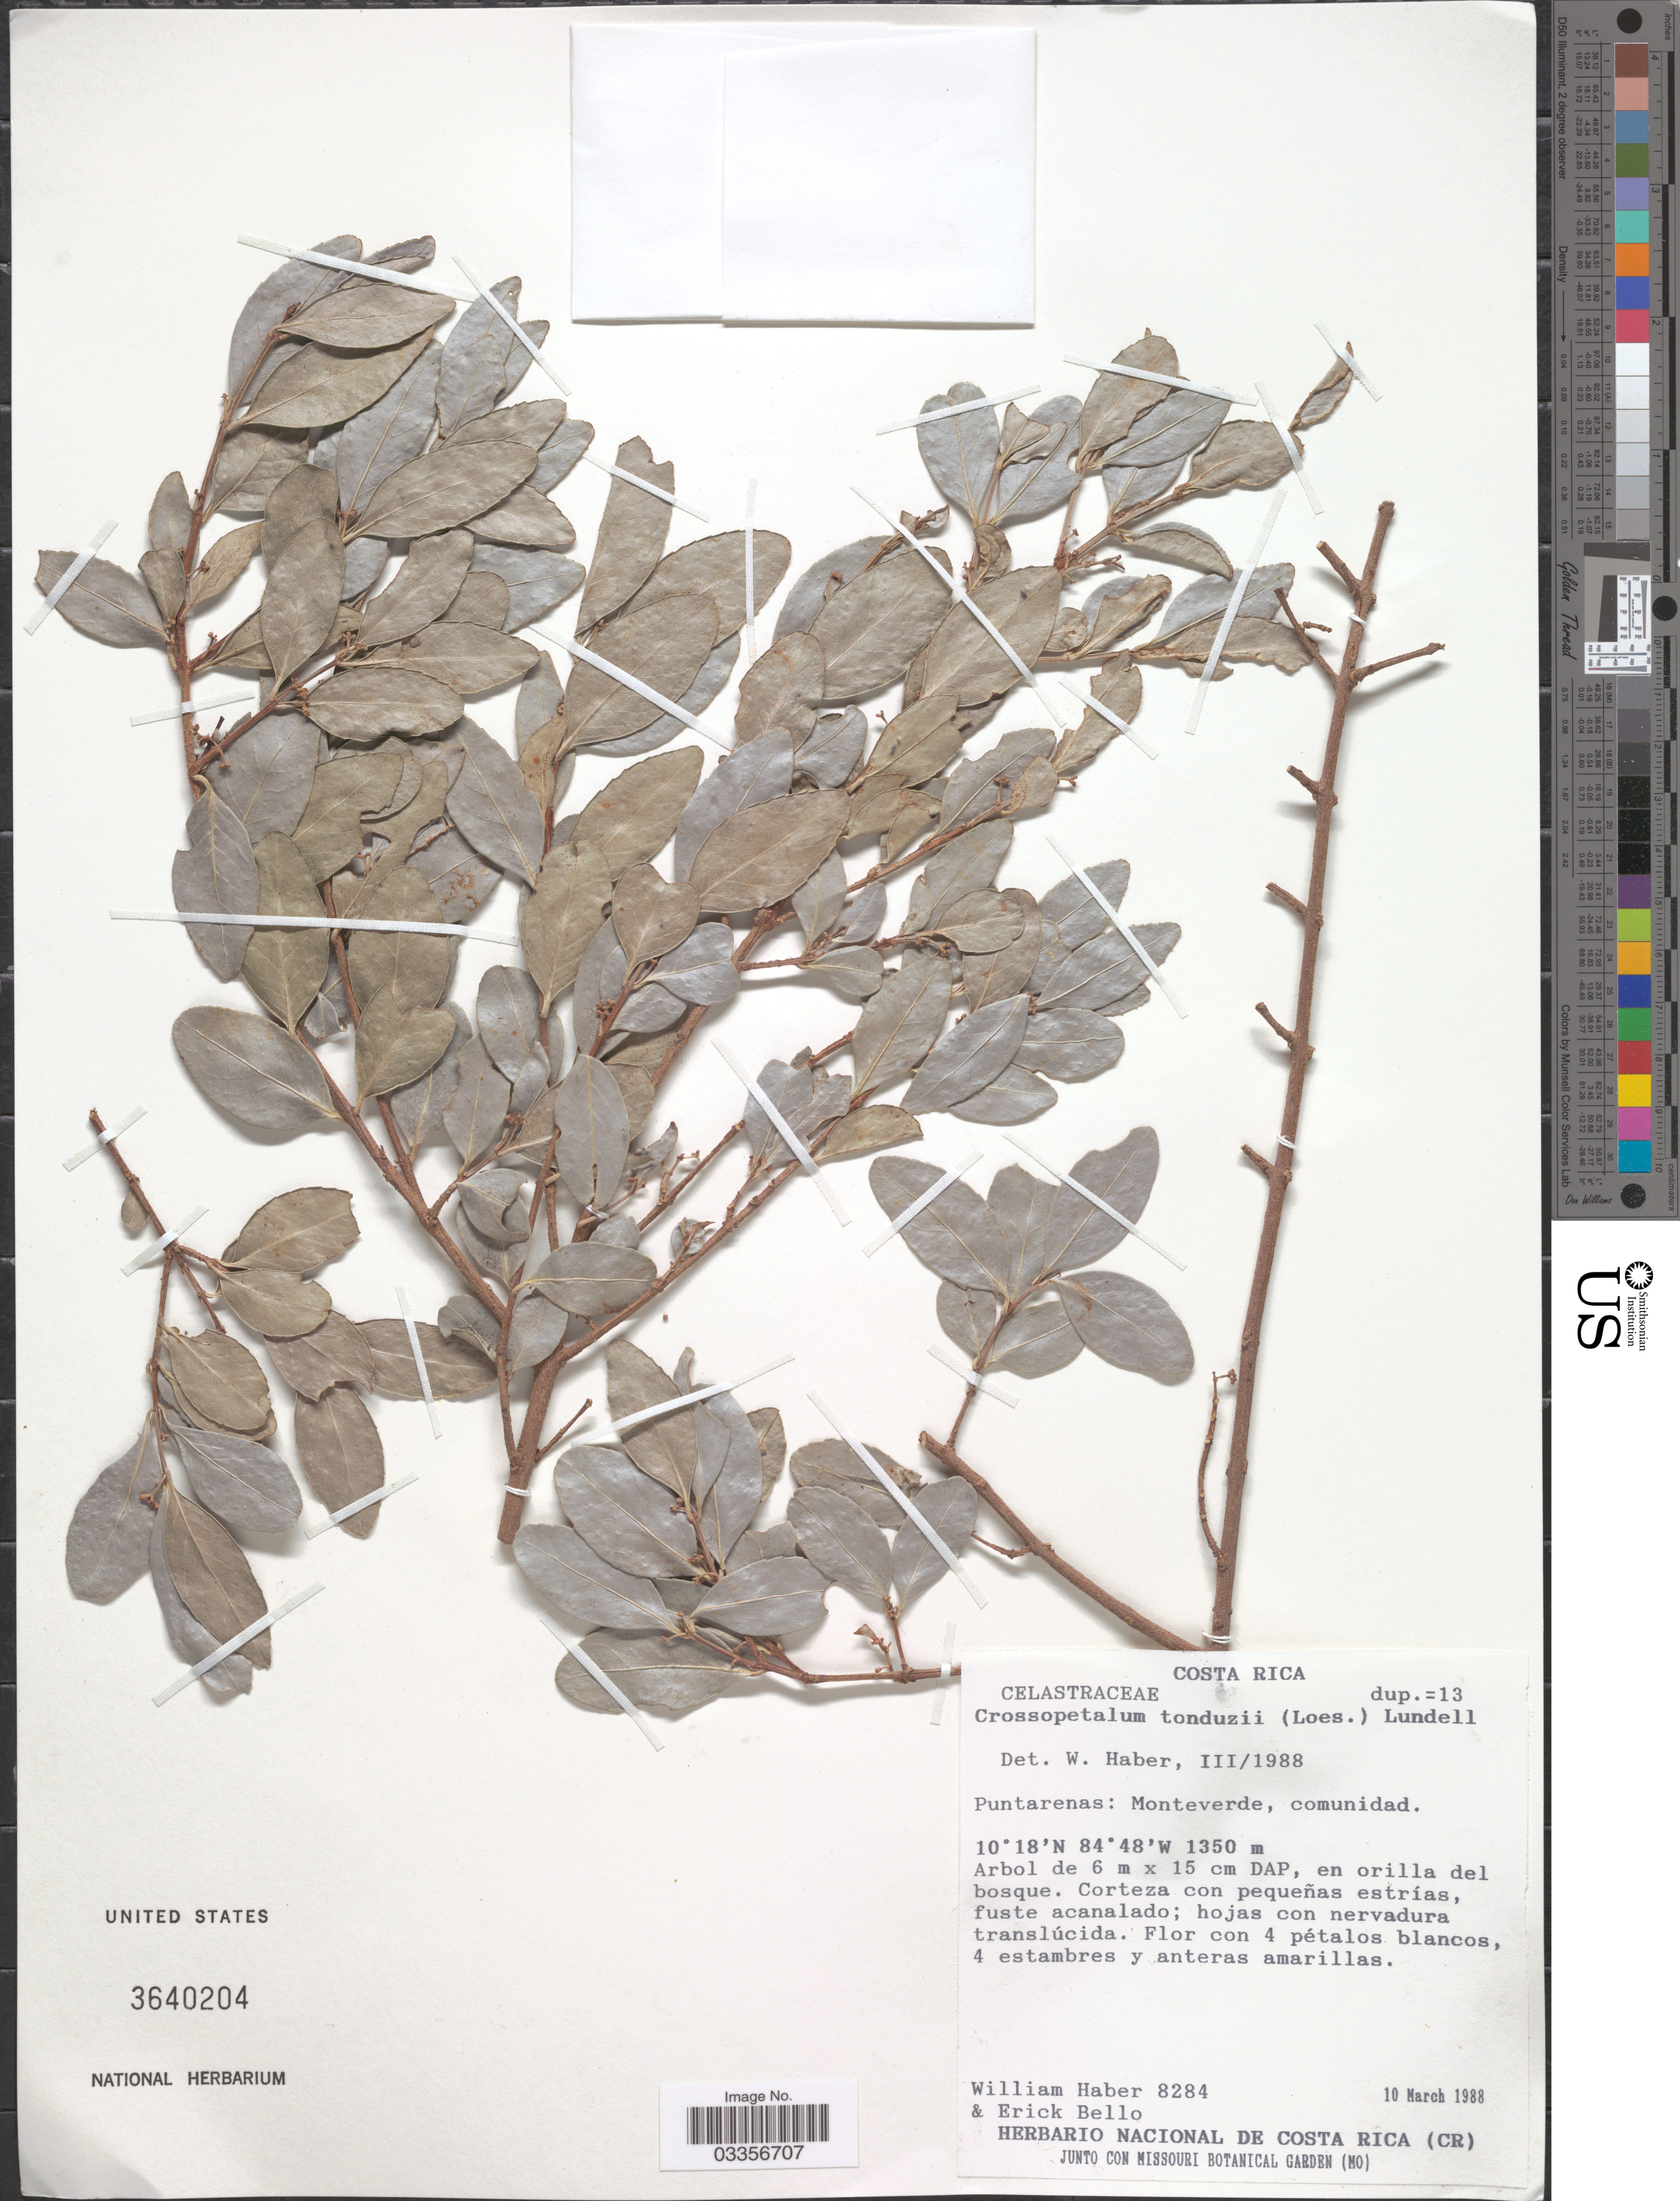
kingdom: Plantae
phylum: Tracheophyta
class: Magnoliopsida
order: Celastrales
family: Celastraceae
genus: Crossopetalum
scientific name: Crossopetalum tonduzii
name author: (Loes.) Lundell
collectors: W. Haber & E. Bello C.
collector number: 8284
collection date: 1988-03-10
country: Costa Rica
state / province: Puntarenas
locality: Monteverde.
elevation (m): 1350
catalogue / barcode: US 3640204